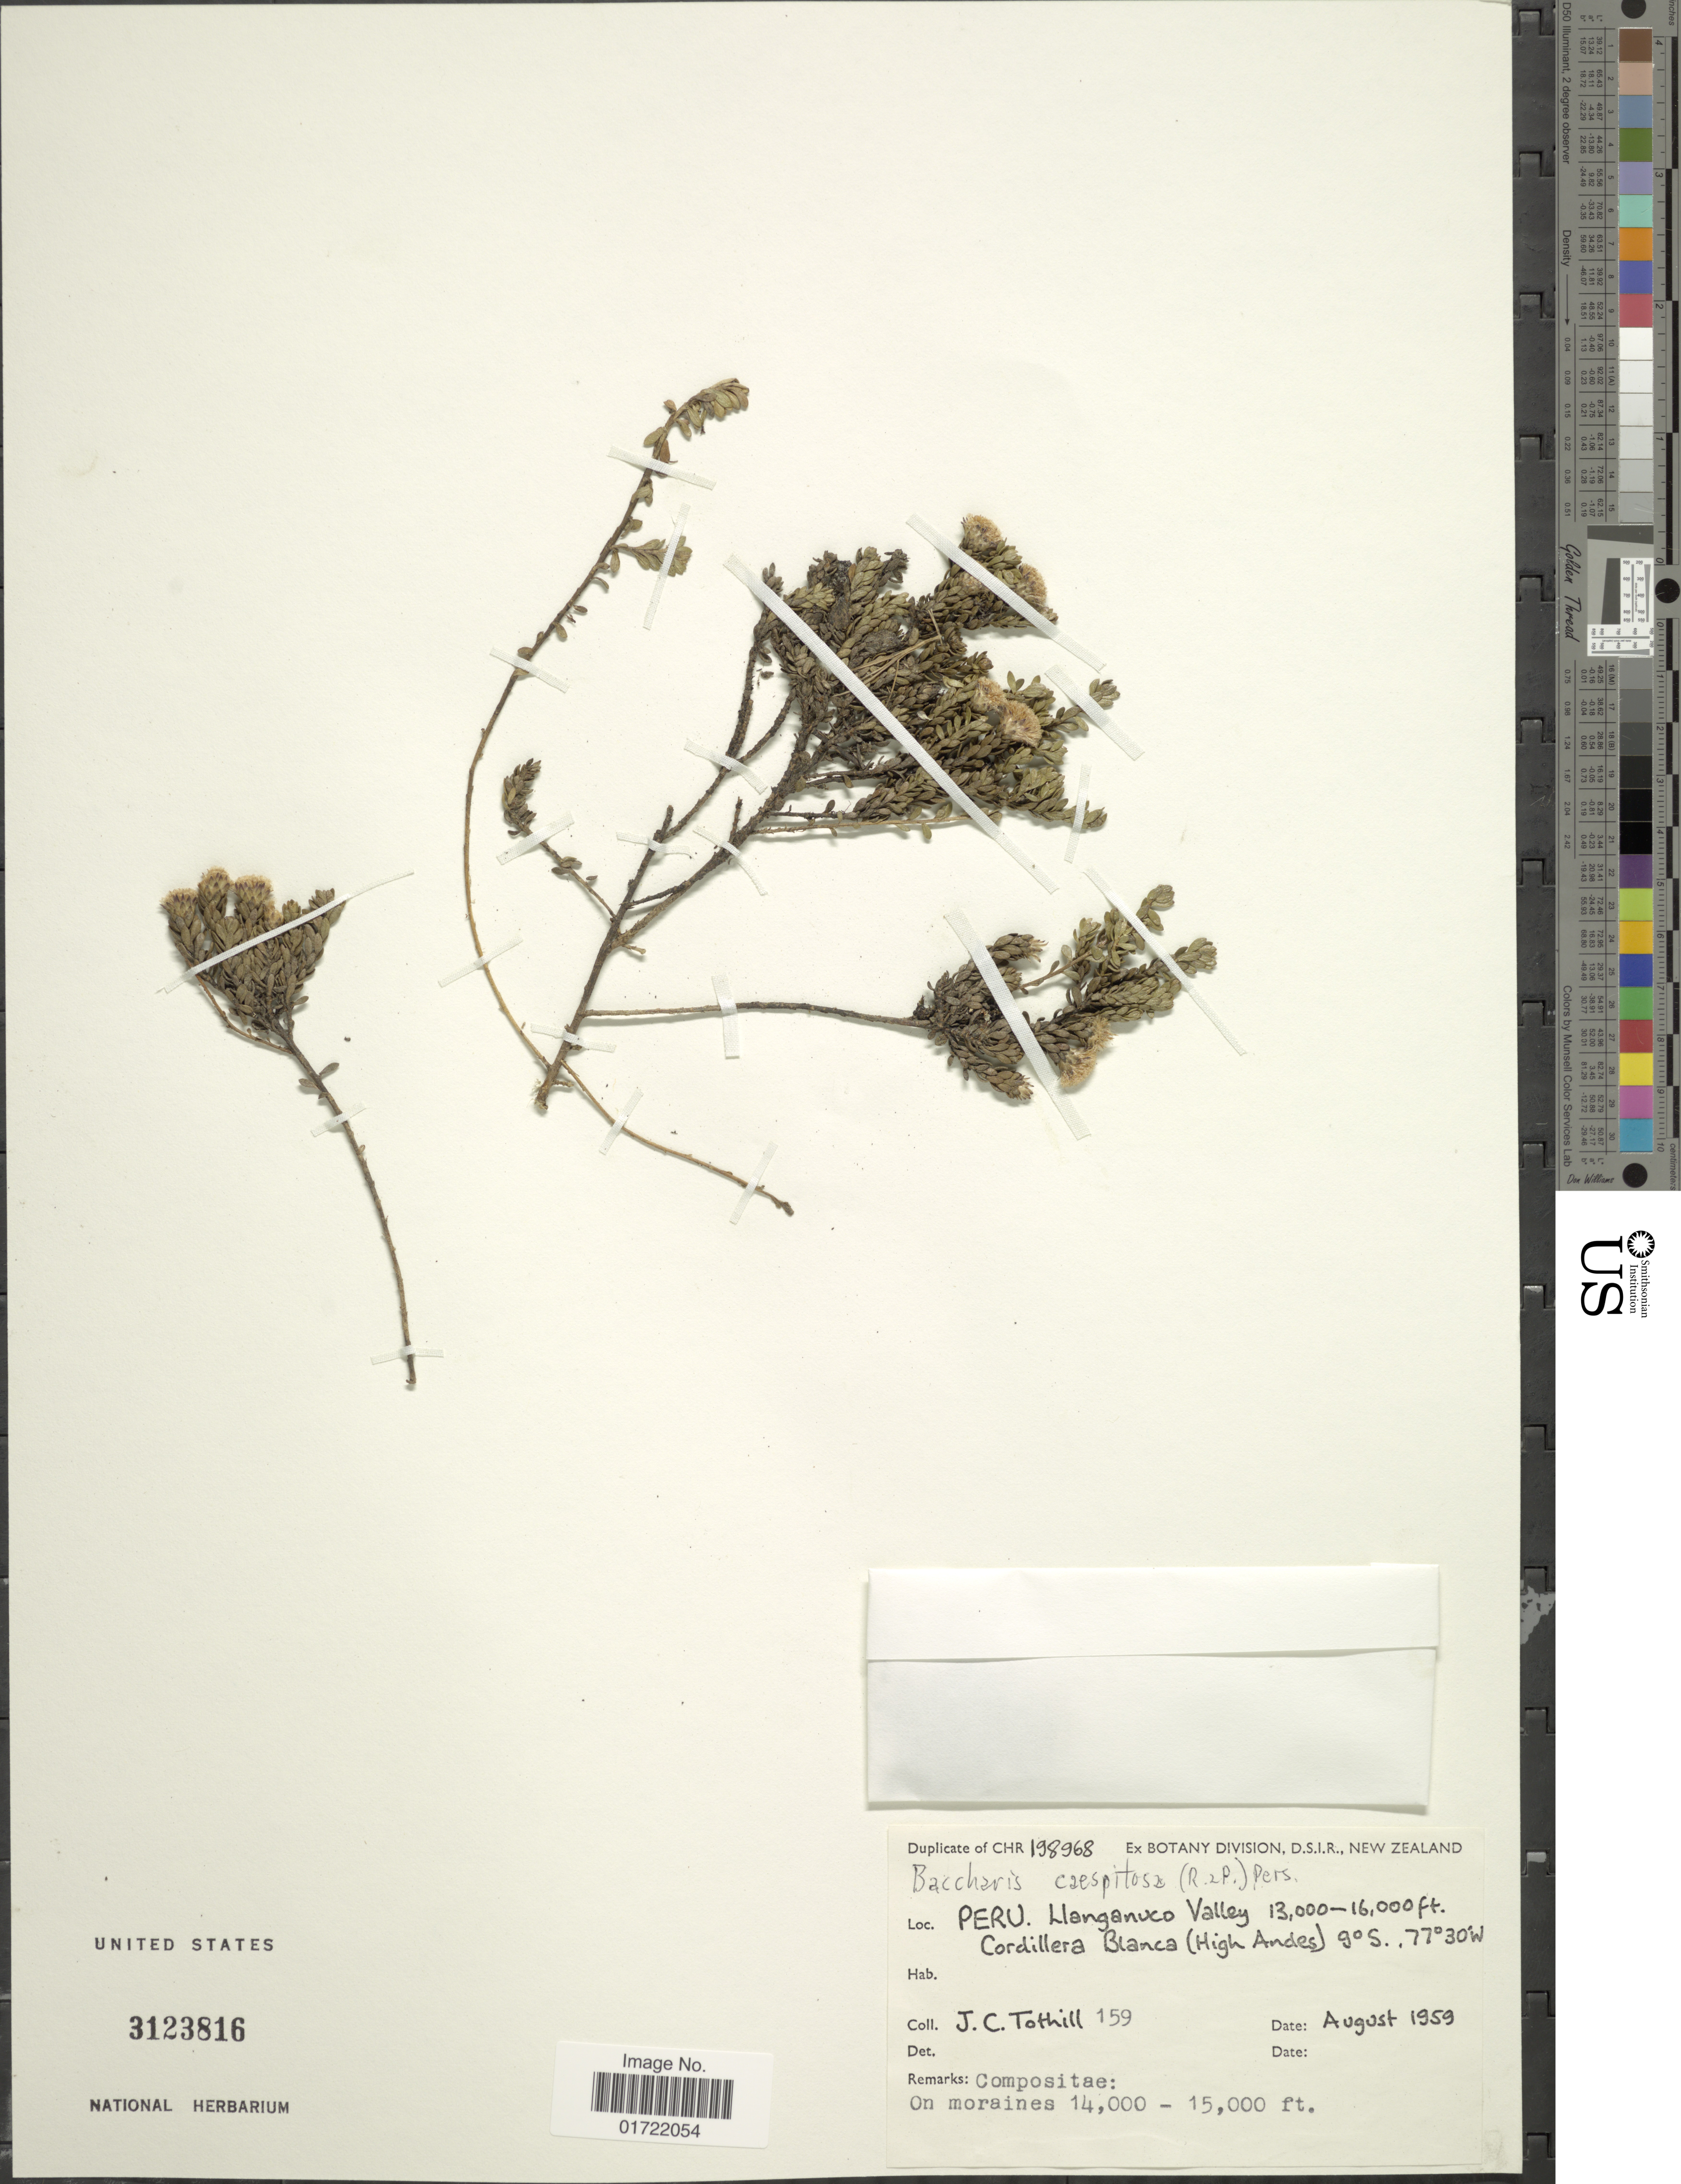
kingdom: Plantae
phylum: Tracheophyta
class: Magnoliopsida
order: Asterales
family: Asteraceae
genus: Baccharis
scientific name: Baccharis caespitosa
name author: (Ruiz & Pav.) Pers.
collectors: J. C. Tothill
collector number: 159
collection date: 1959-08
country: Peru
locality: Llanganuco Valley, Cordillera Blanca (High Andes)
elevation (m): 4267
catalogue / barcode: US 3123816